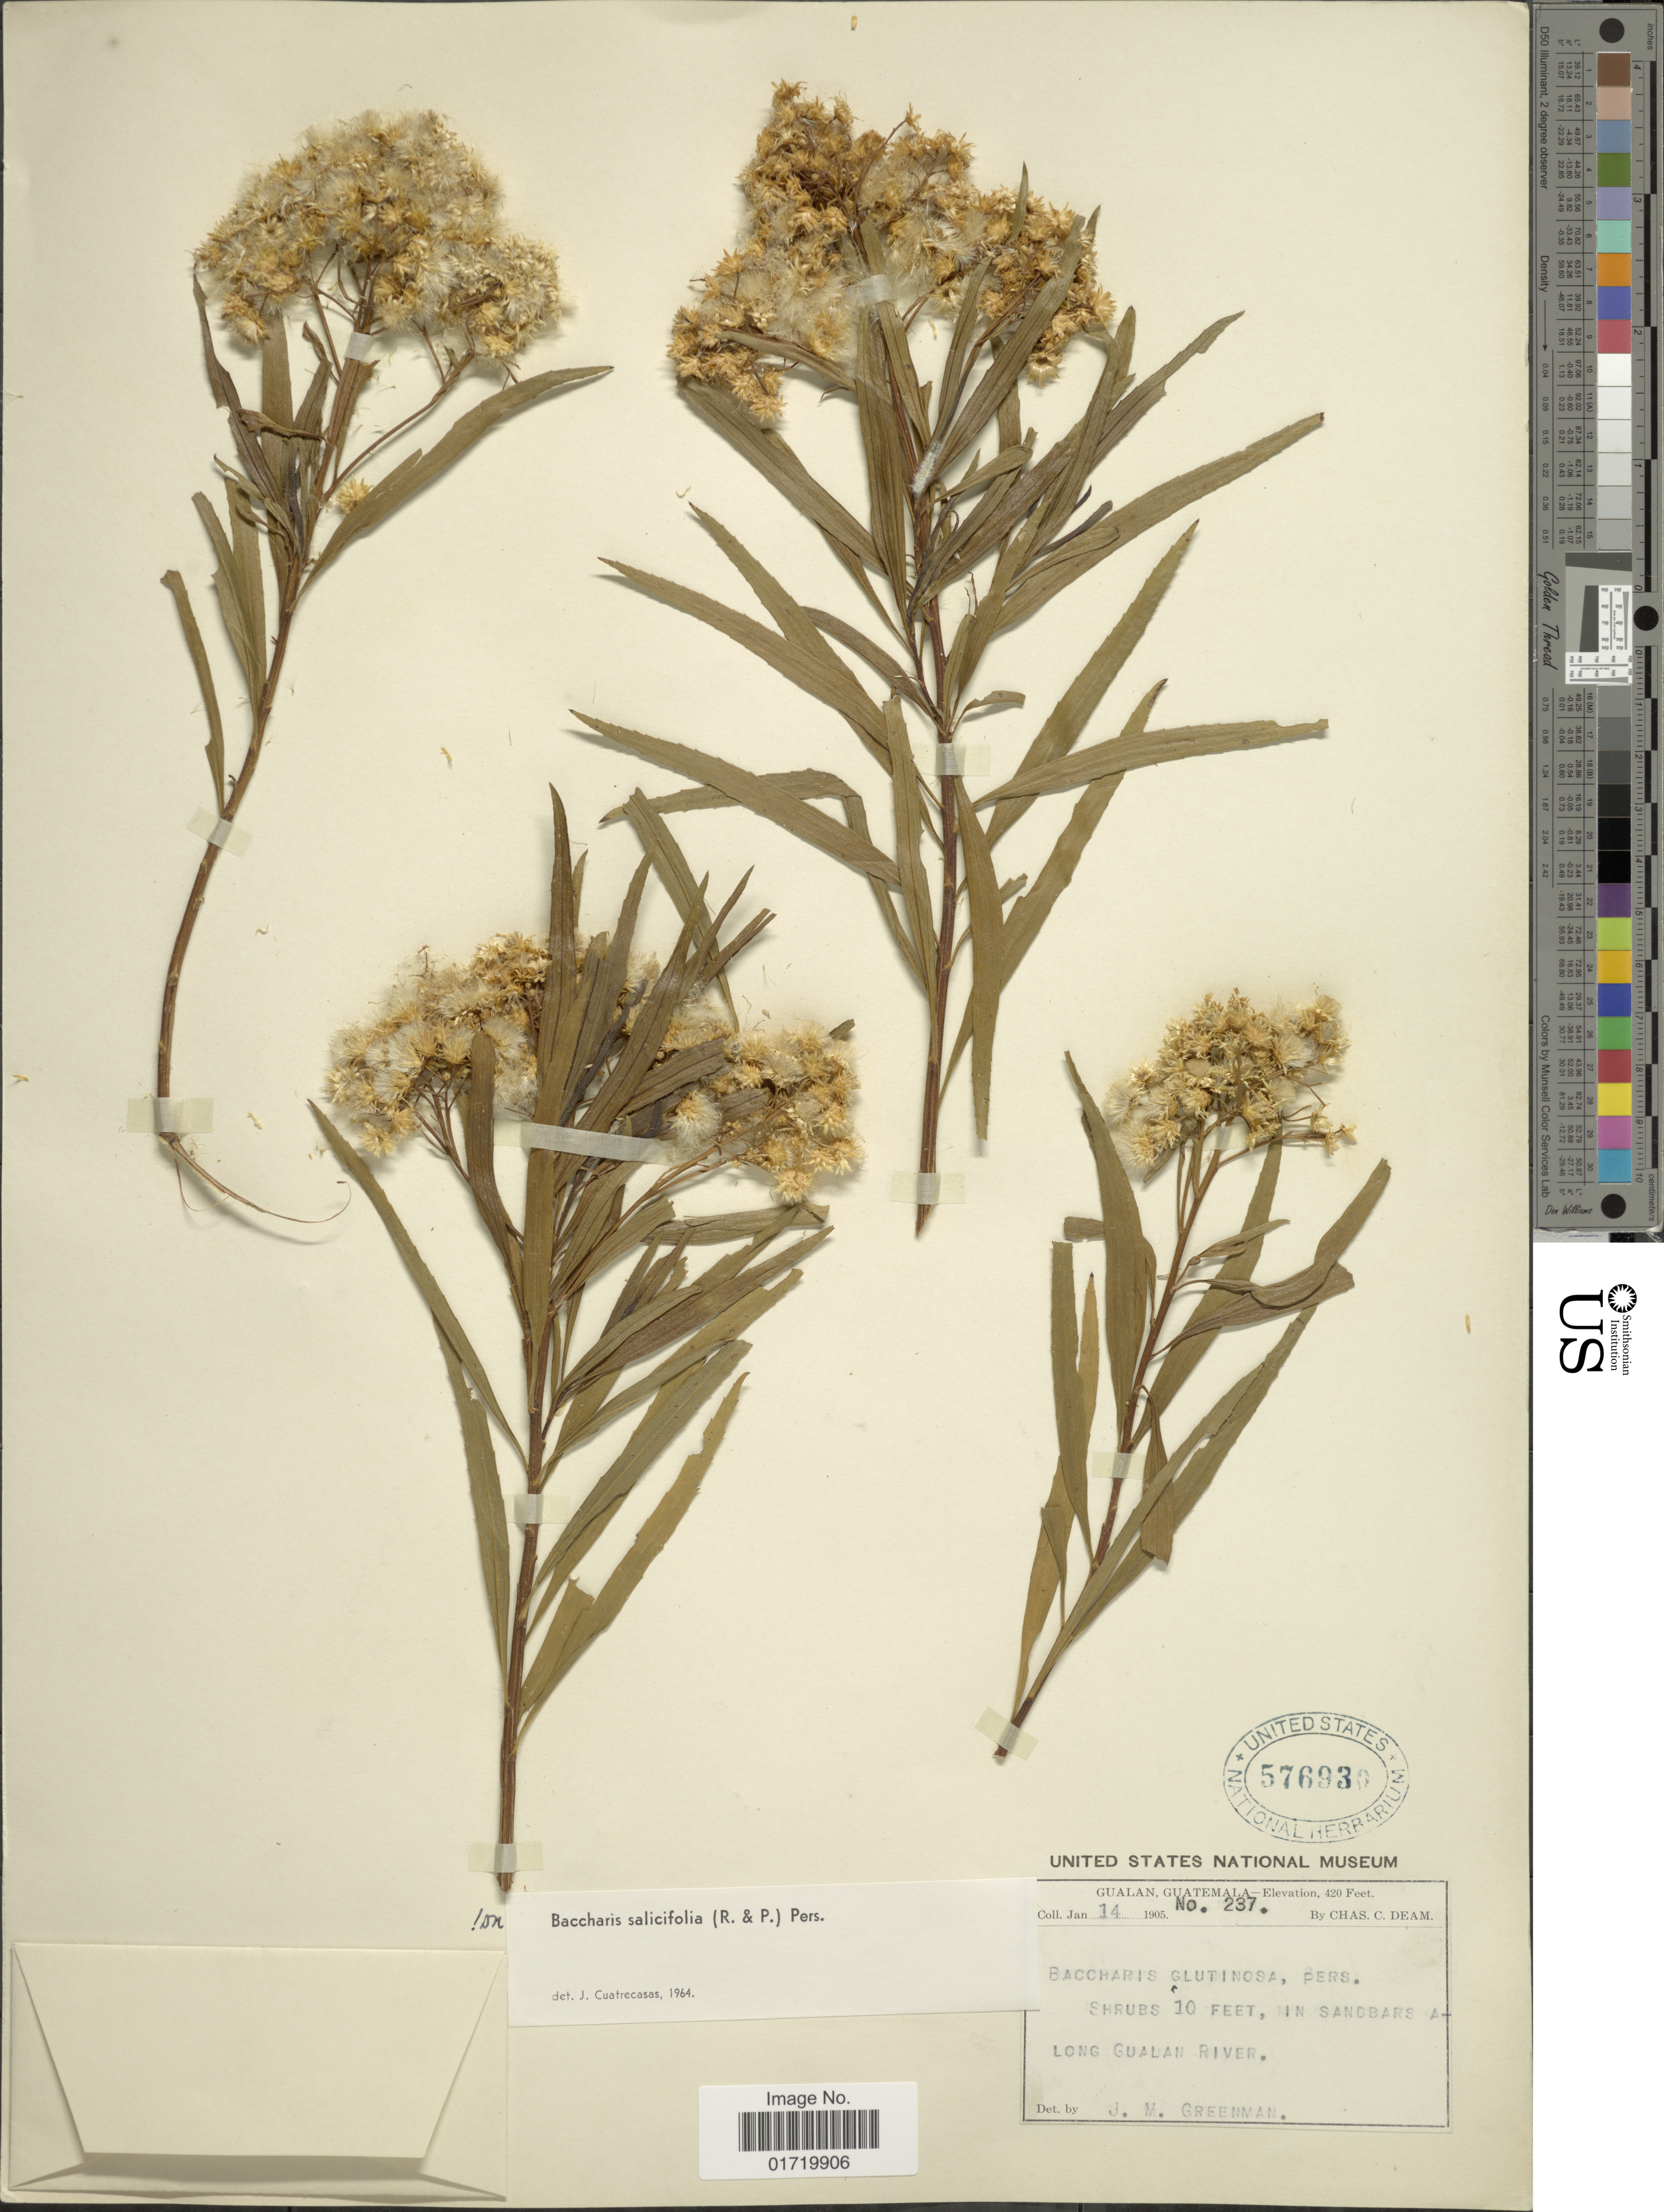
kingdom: Plantae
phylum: Tracheophyta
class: Magnoliopsida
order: Asterales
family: Asteraceae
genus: Baccharis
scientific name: Baccharis salicifolia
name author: (Ruiz & Pav.) Pers.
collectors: C. C. Deam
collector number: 237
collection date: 1905-01-14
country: Guatemala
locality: Gualan, along Gualan River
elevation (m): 128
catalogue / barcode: US 576930